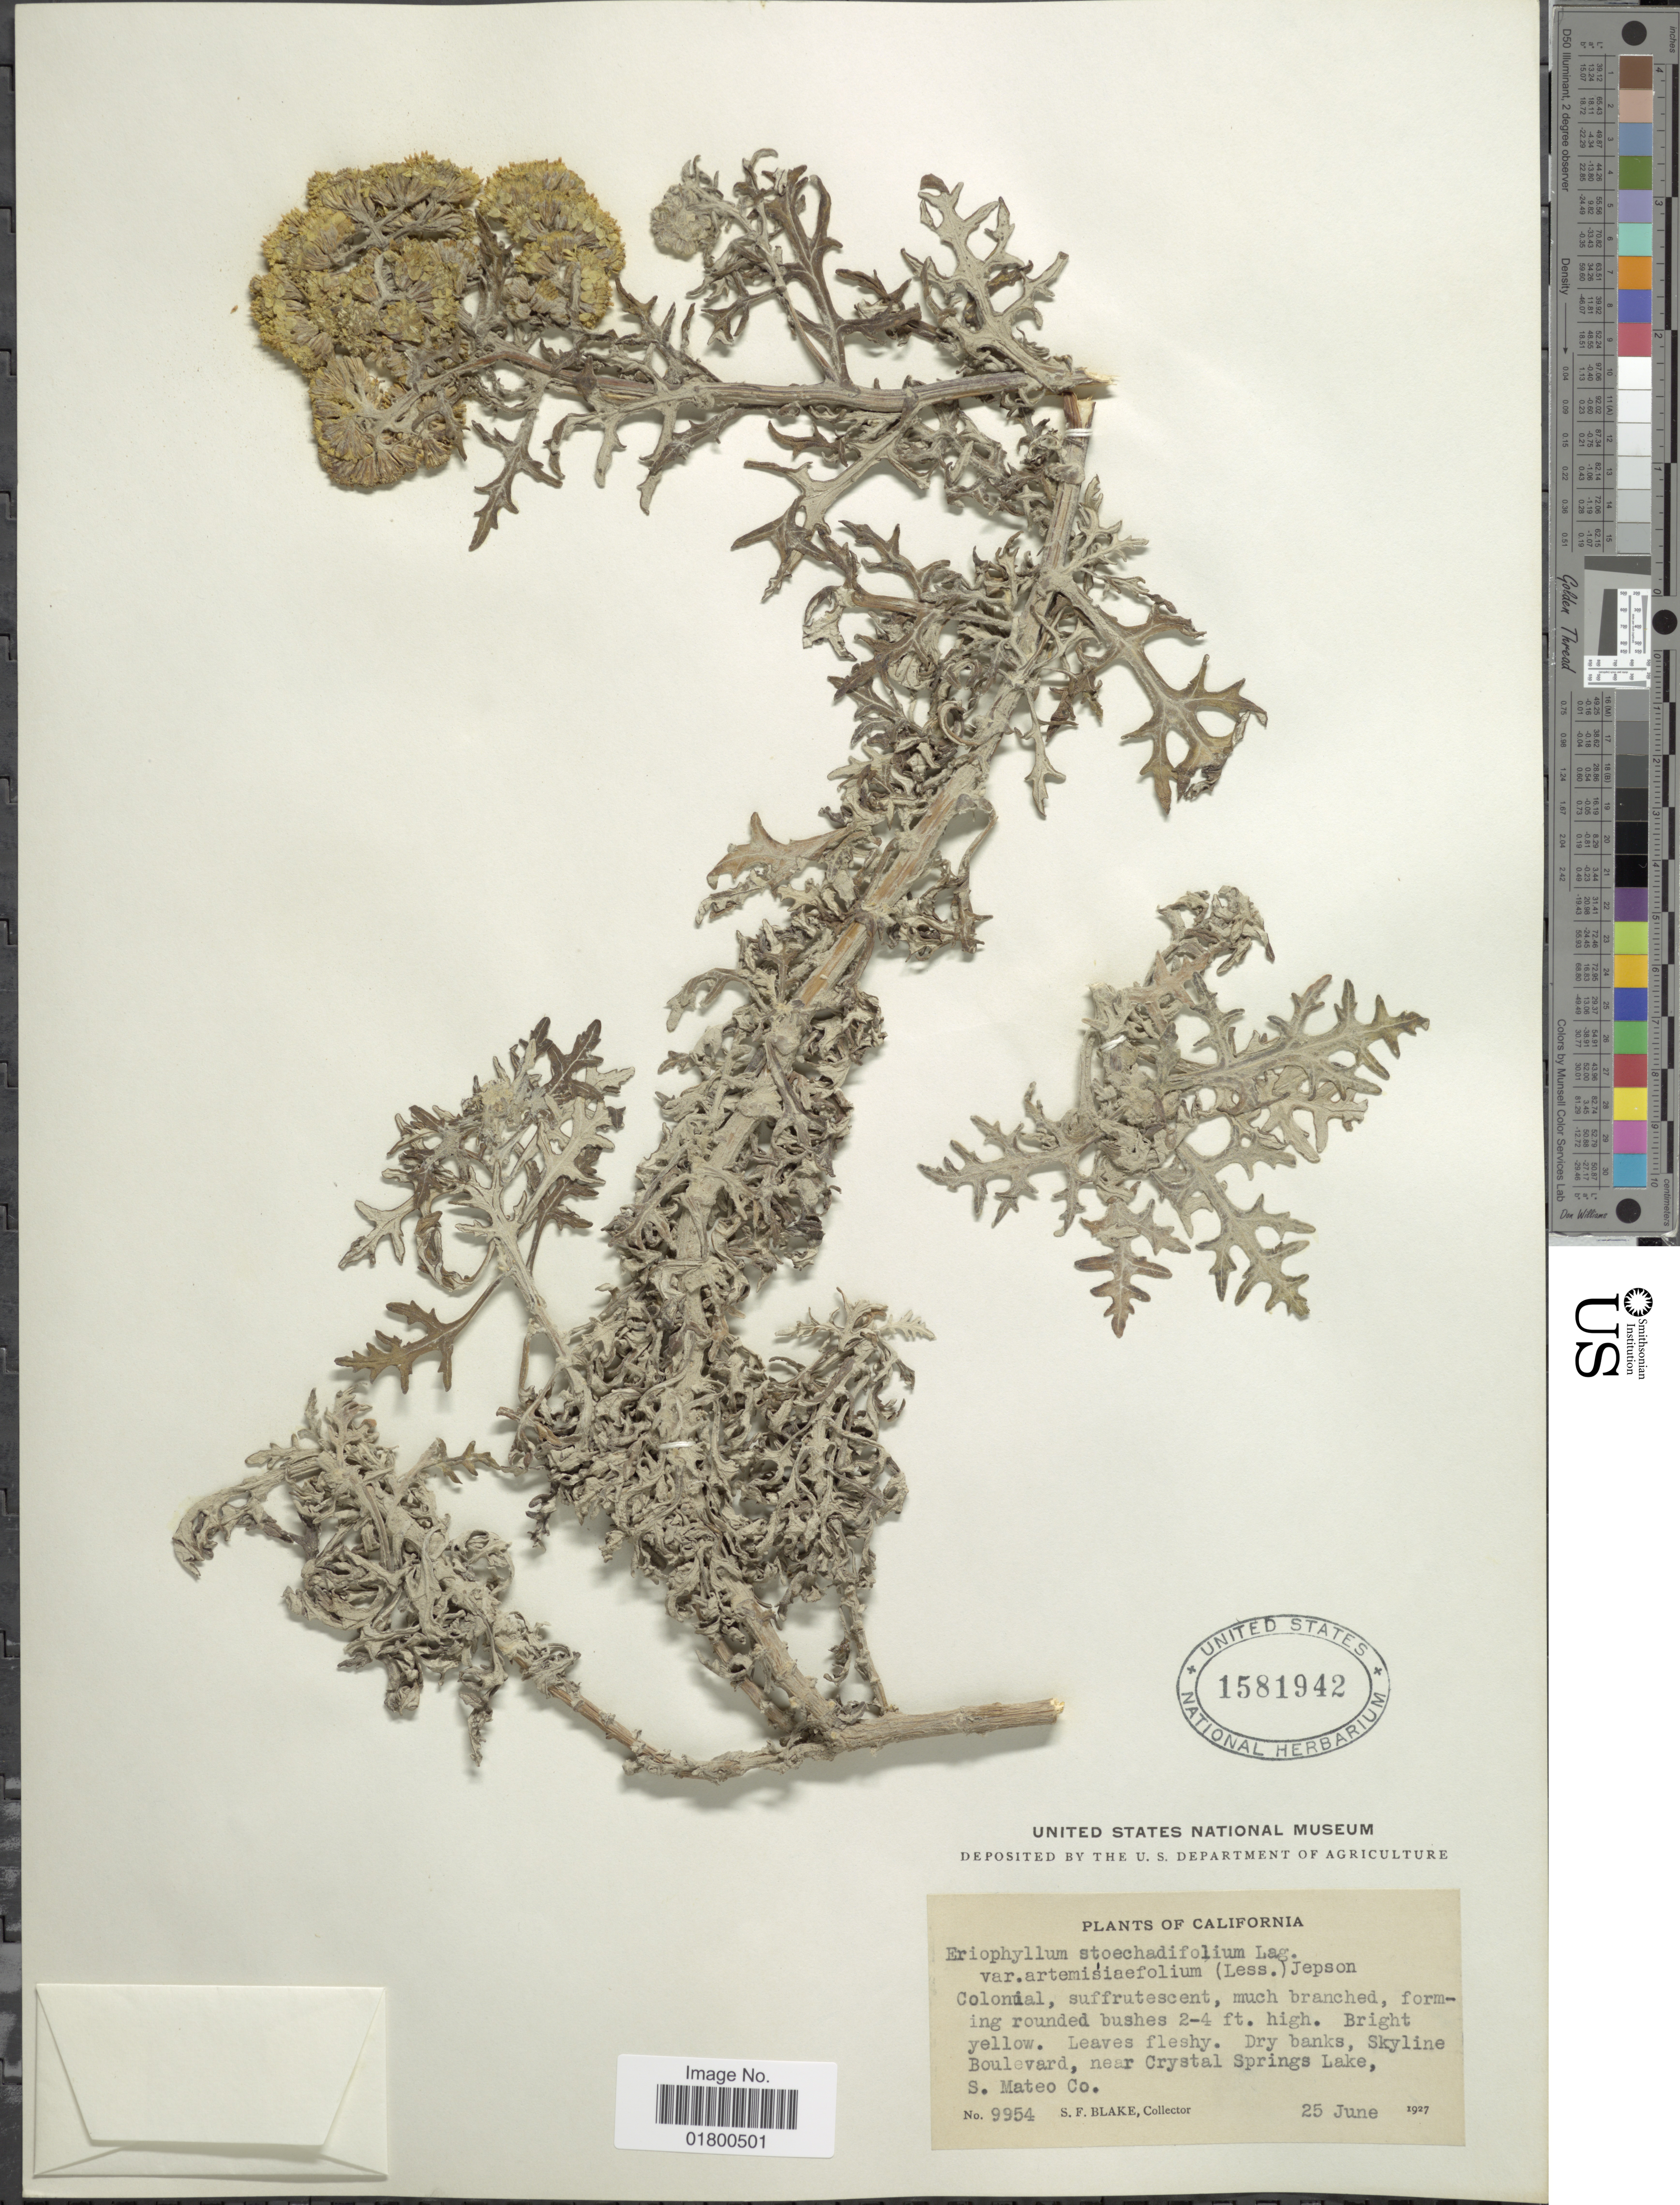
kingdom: Plantae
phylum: Tracheophyta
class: Magnoliopsida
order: Asterales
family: Asteraceae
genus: Eriophyllum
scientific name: Eriophyllum staechadifolium var. artemisiaefolium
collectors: S. Blake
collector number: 9954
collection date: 1927-06-25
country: United States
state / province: California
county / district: San Mateo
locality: Skyline Boulevard, near Crystal Springs Lake, S. Mateo Co.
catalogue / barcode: US 1581942